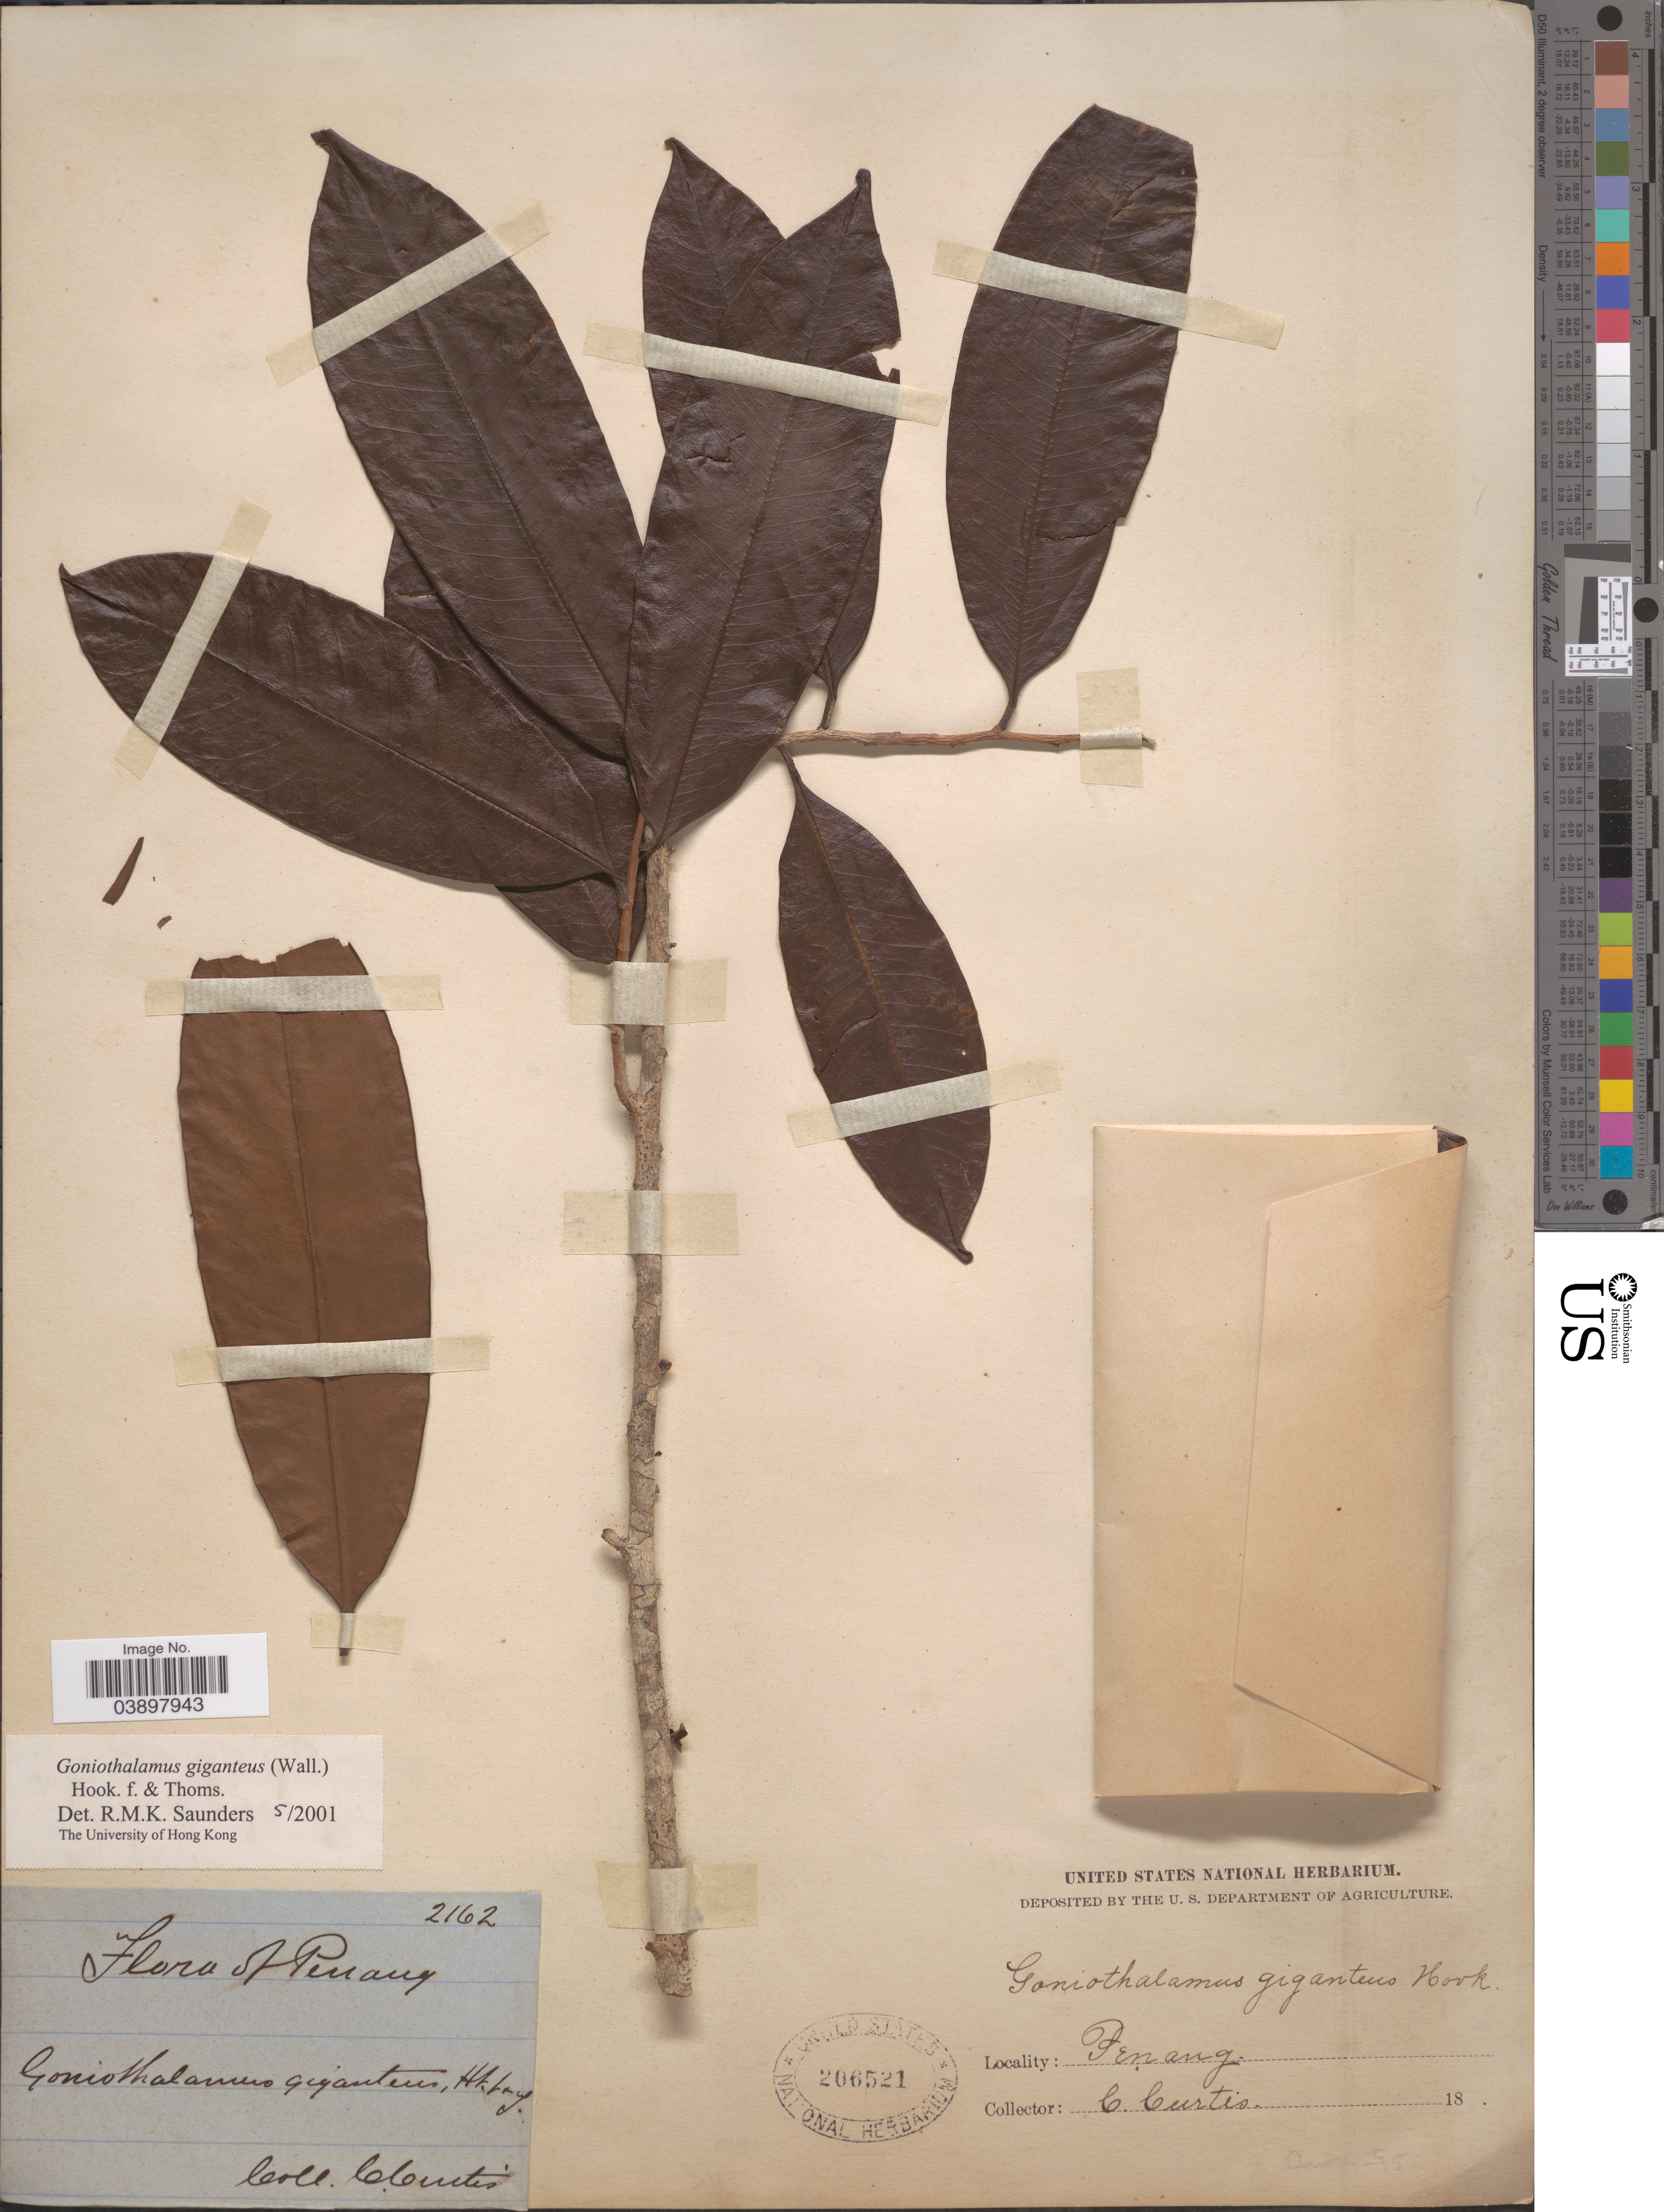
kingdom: Plantae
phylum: Tracheophyta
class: Magnoliopsida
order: Magnoliales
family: Annonaceae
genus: Goniothalamus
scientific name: Goniothalamus giganteus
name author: Hook. f. & Thoms.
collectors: C. Curtis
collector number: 2162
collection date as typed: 18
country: Malaysia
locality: Penang.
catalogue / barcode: US 206521